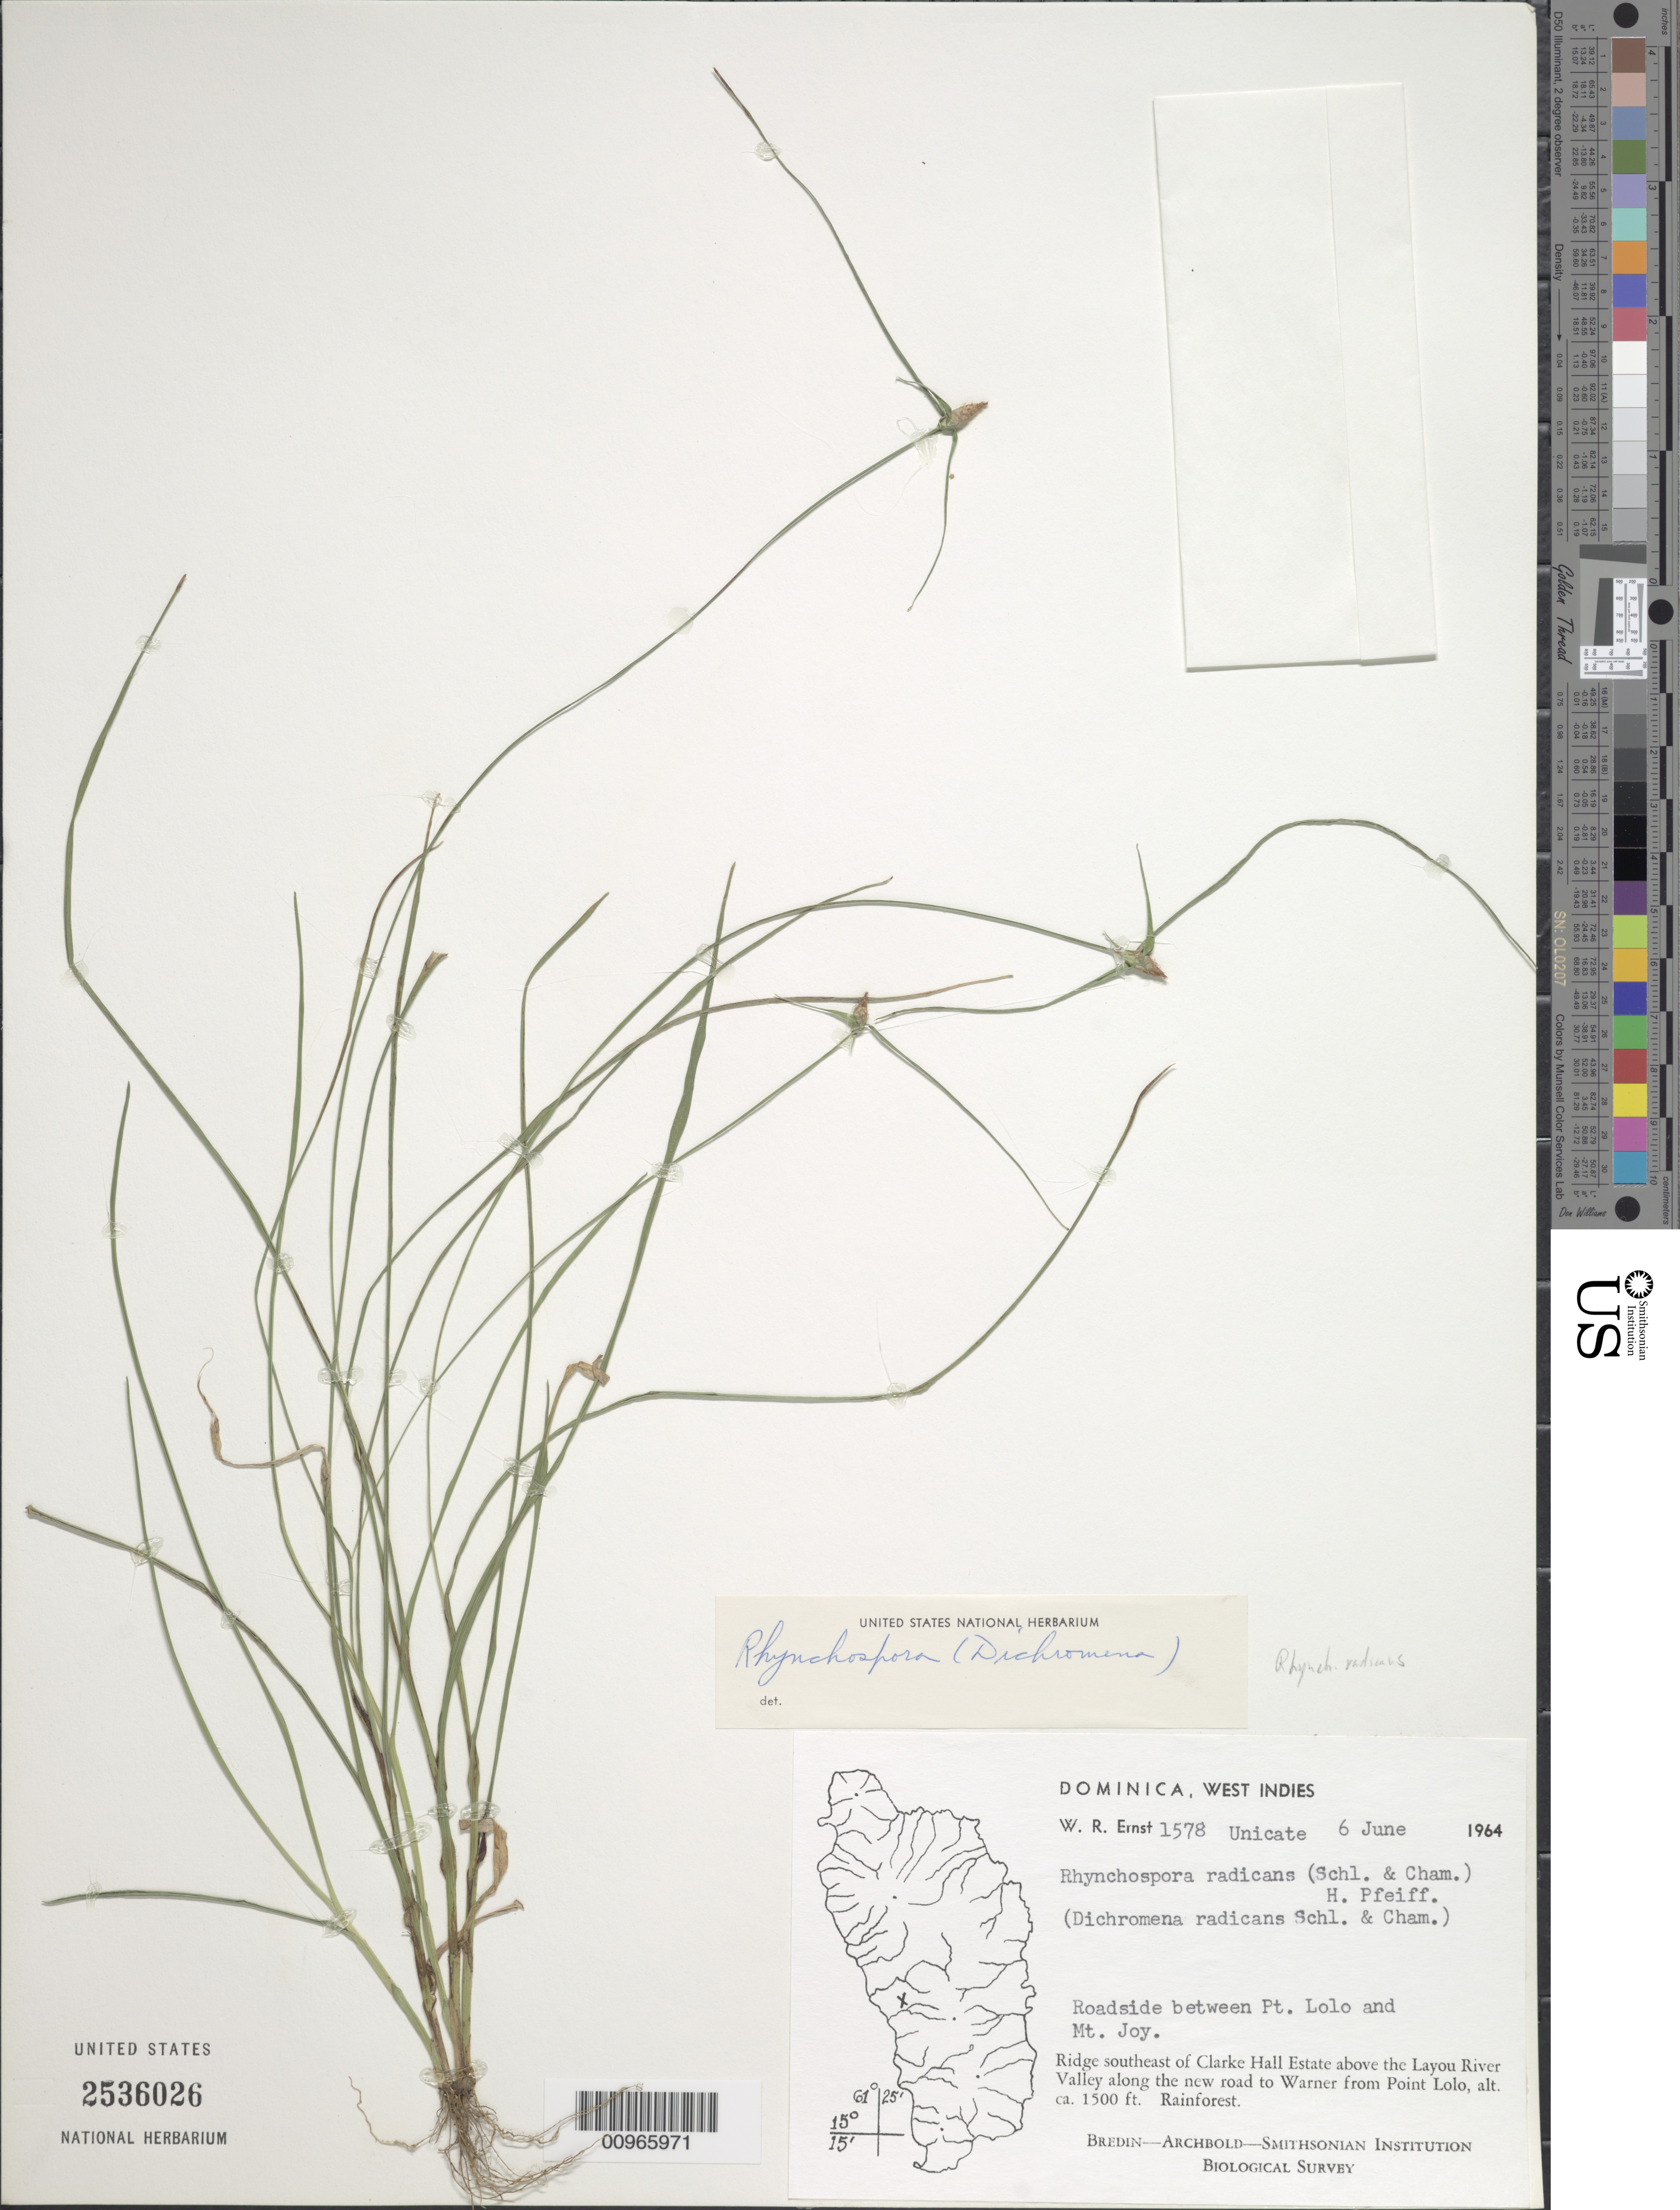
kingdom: Plantae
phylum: Tracheophyta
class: Liliopsida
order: Poales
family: Cyperaceae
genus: Rhynchospora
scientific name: Rhynchospora radicans subsp. microcephala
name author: (Bertero ex Spreng.) W.W. Thomas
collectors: W. R. Ernst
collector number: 1578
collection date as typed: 06 Jun 1964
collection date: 1964-06-06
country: Dominica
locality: Roadside between Pt. Lolo and Mt. Joy, ridge southeast of Clarke Hall Estate above the Layou River Valley along the new road to Warner from Point Lolo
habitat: Roadside, rainforest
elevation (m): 457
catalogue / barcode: US 2536026